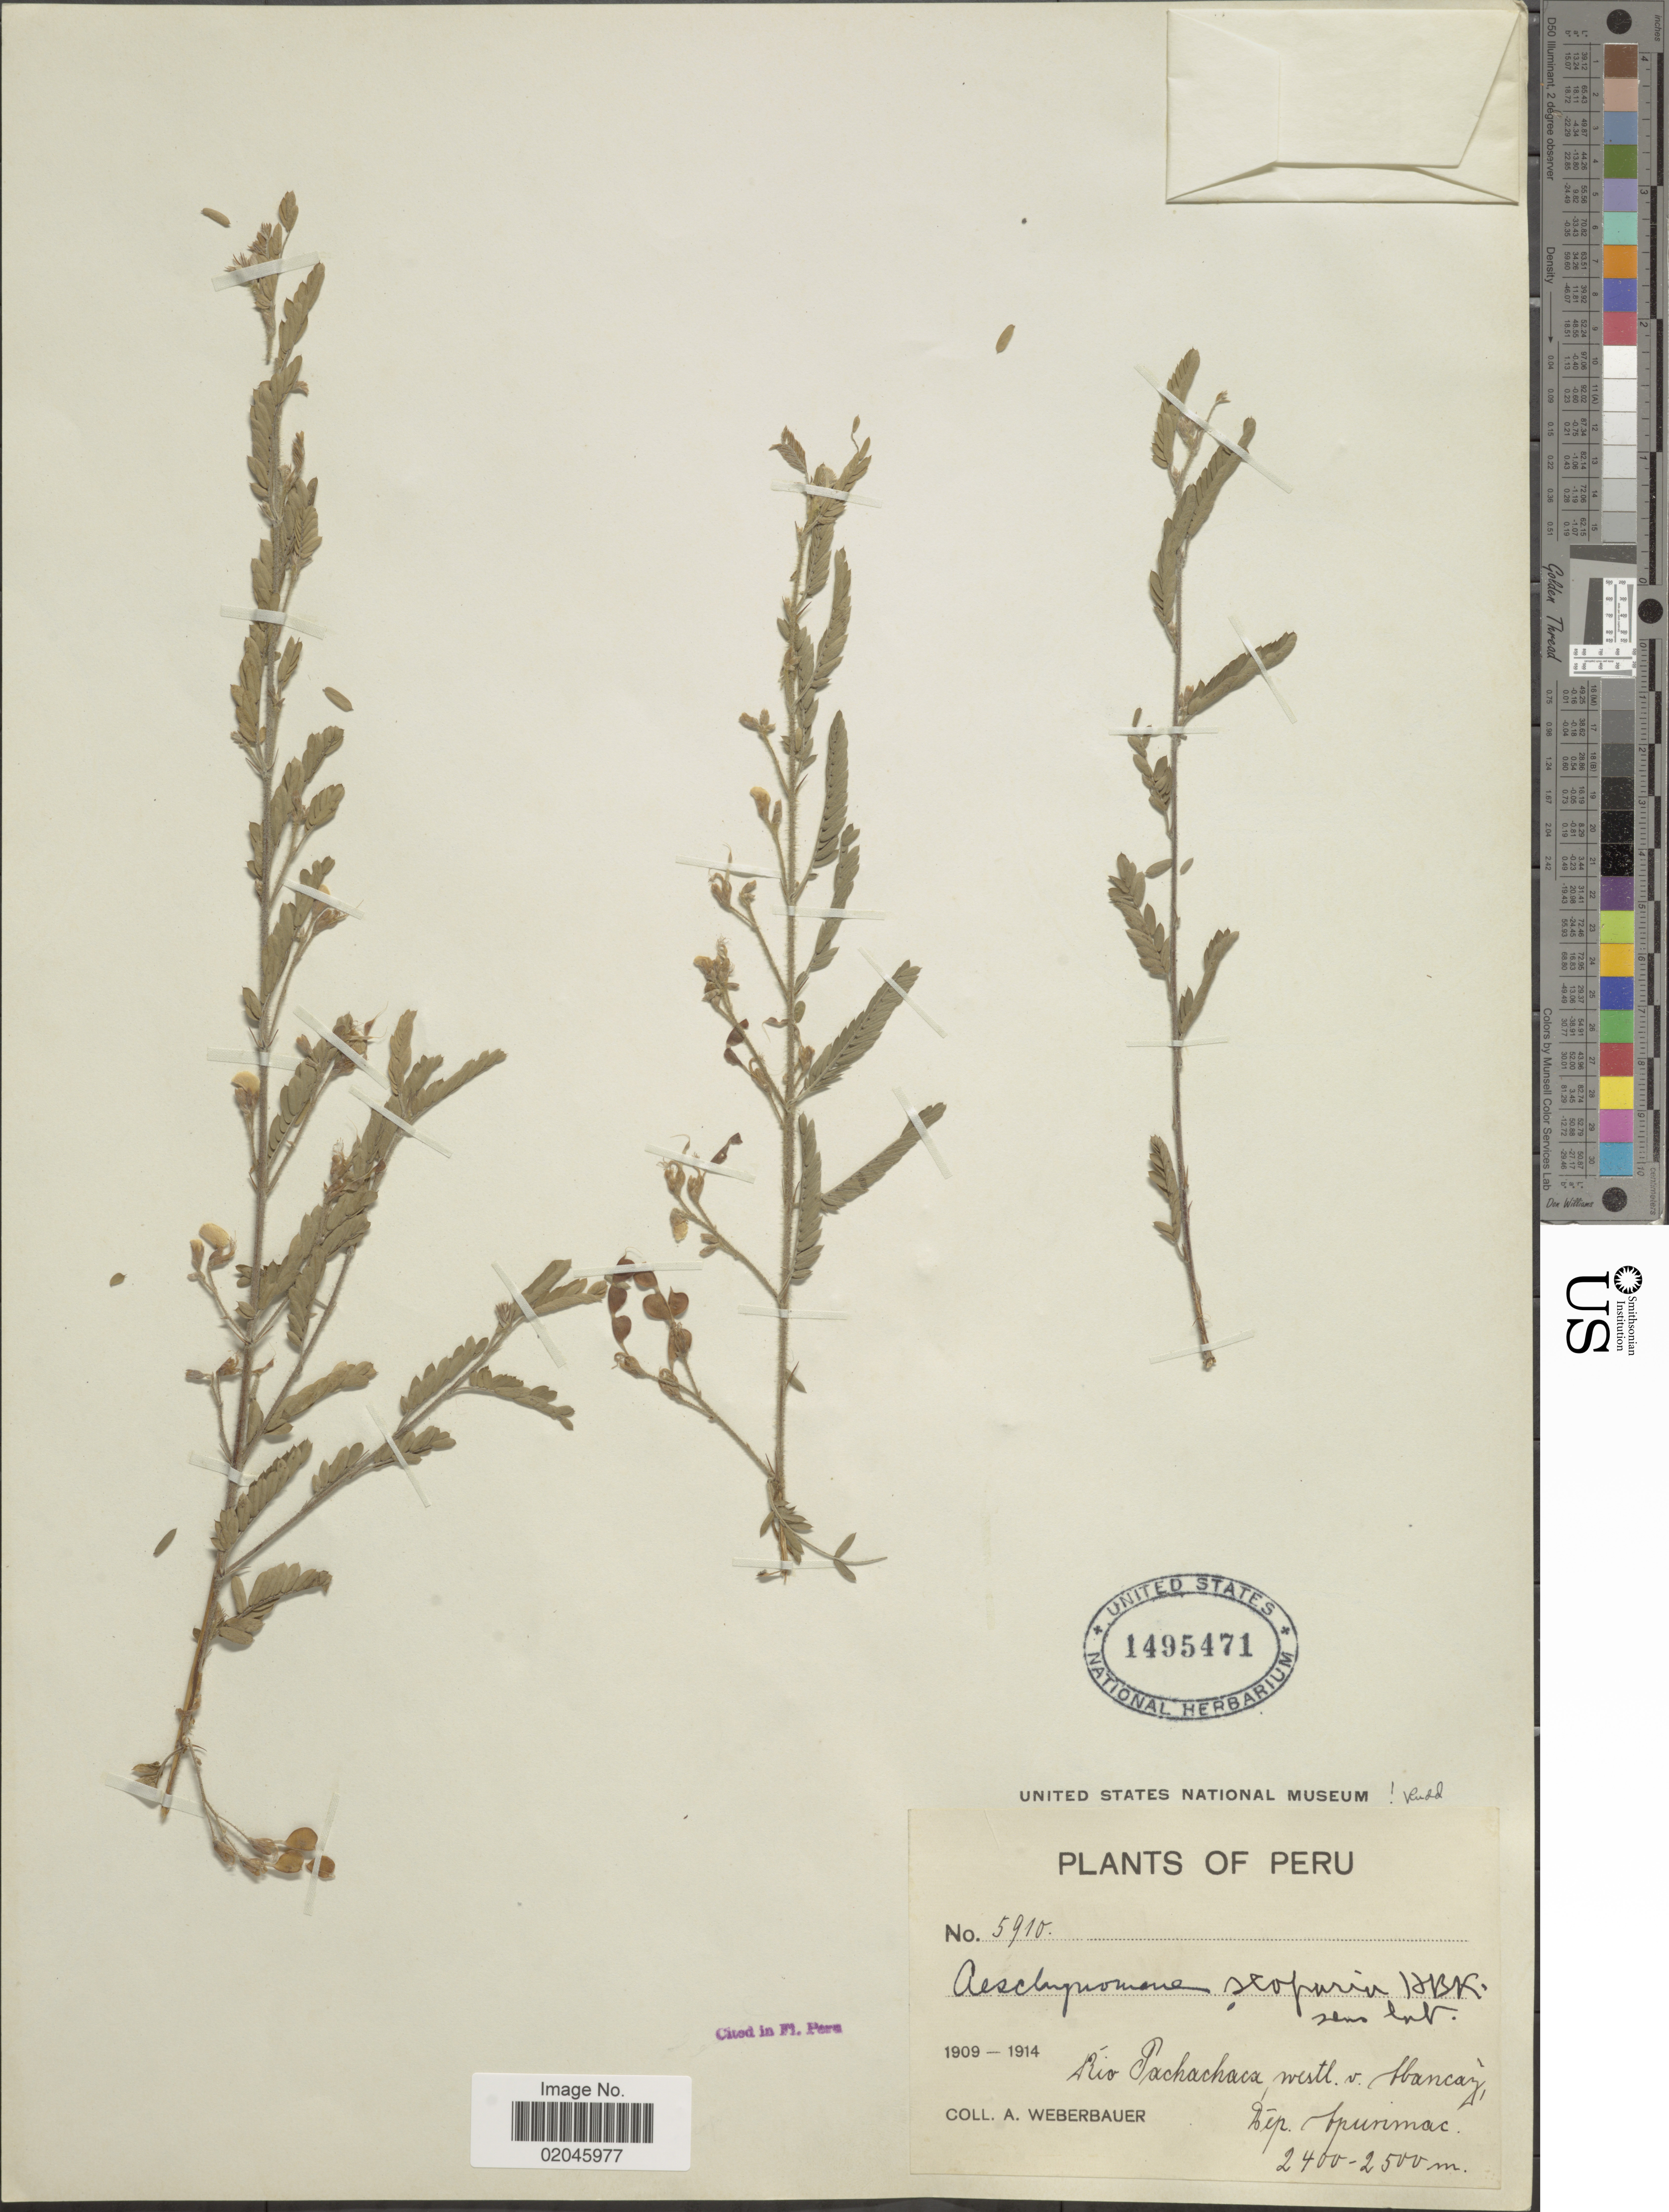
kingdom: Plantae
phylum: Tracheophyta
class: Magnoliopsida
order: Fabales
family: Fabaceae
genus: Aeschynomene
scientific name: Aeschynomene scoparia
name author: Kunth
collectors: A. Weberbauer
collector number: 5910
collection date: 1909/1914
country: Peru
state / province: Apurímac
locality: Río Pachachaca, westl. v. Abancay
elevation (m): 2400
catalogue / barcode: US 1495471